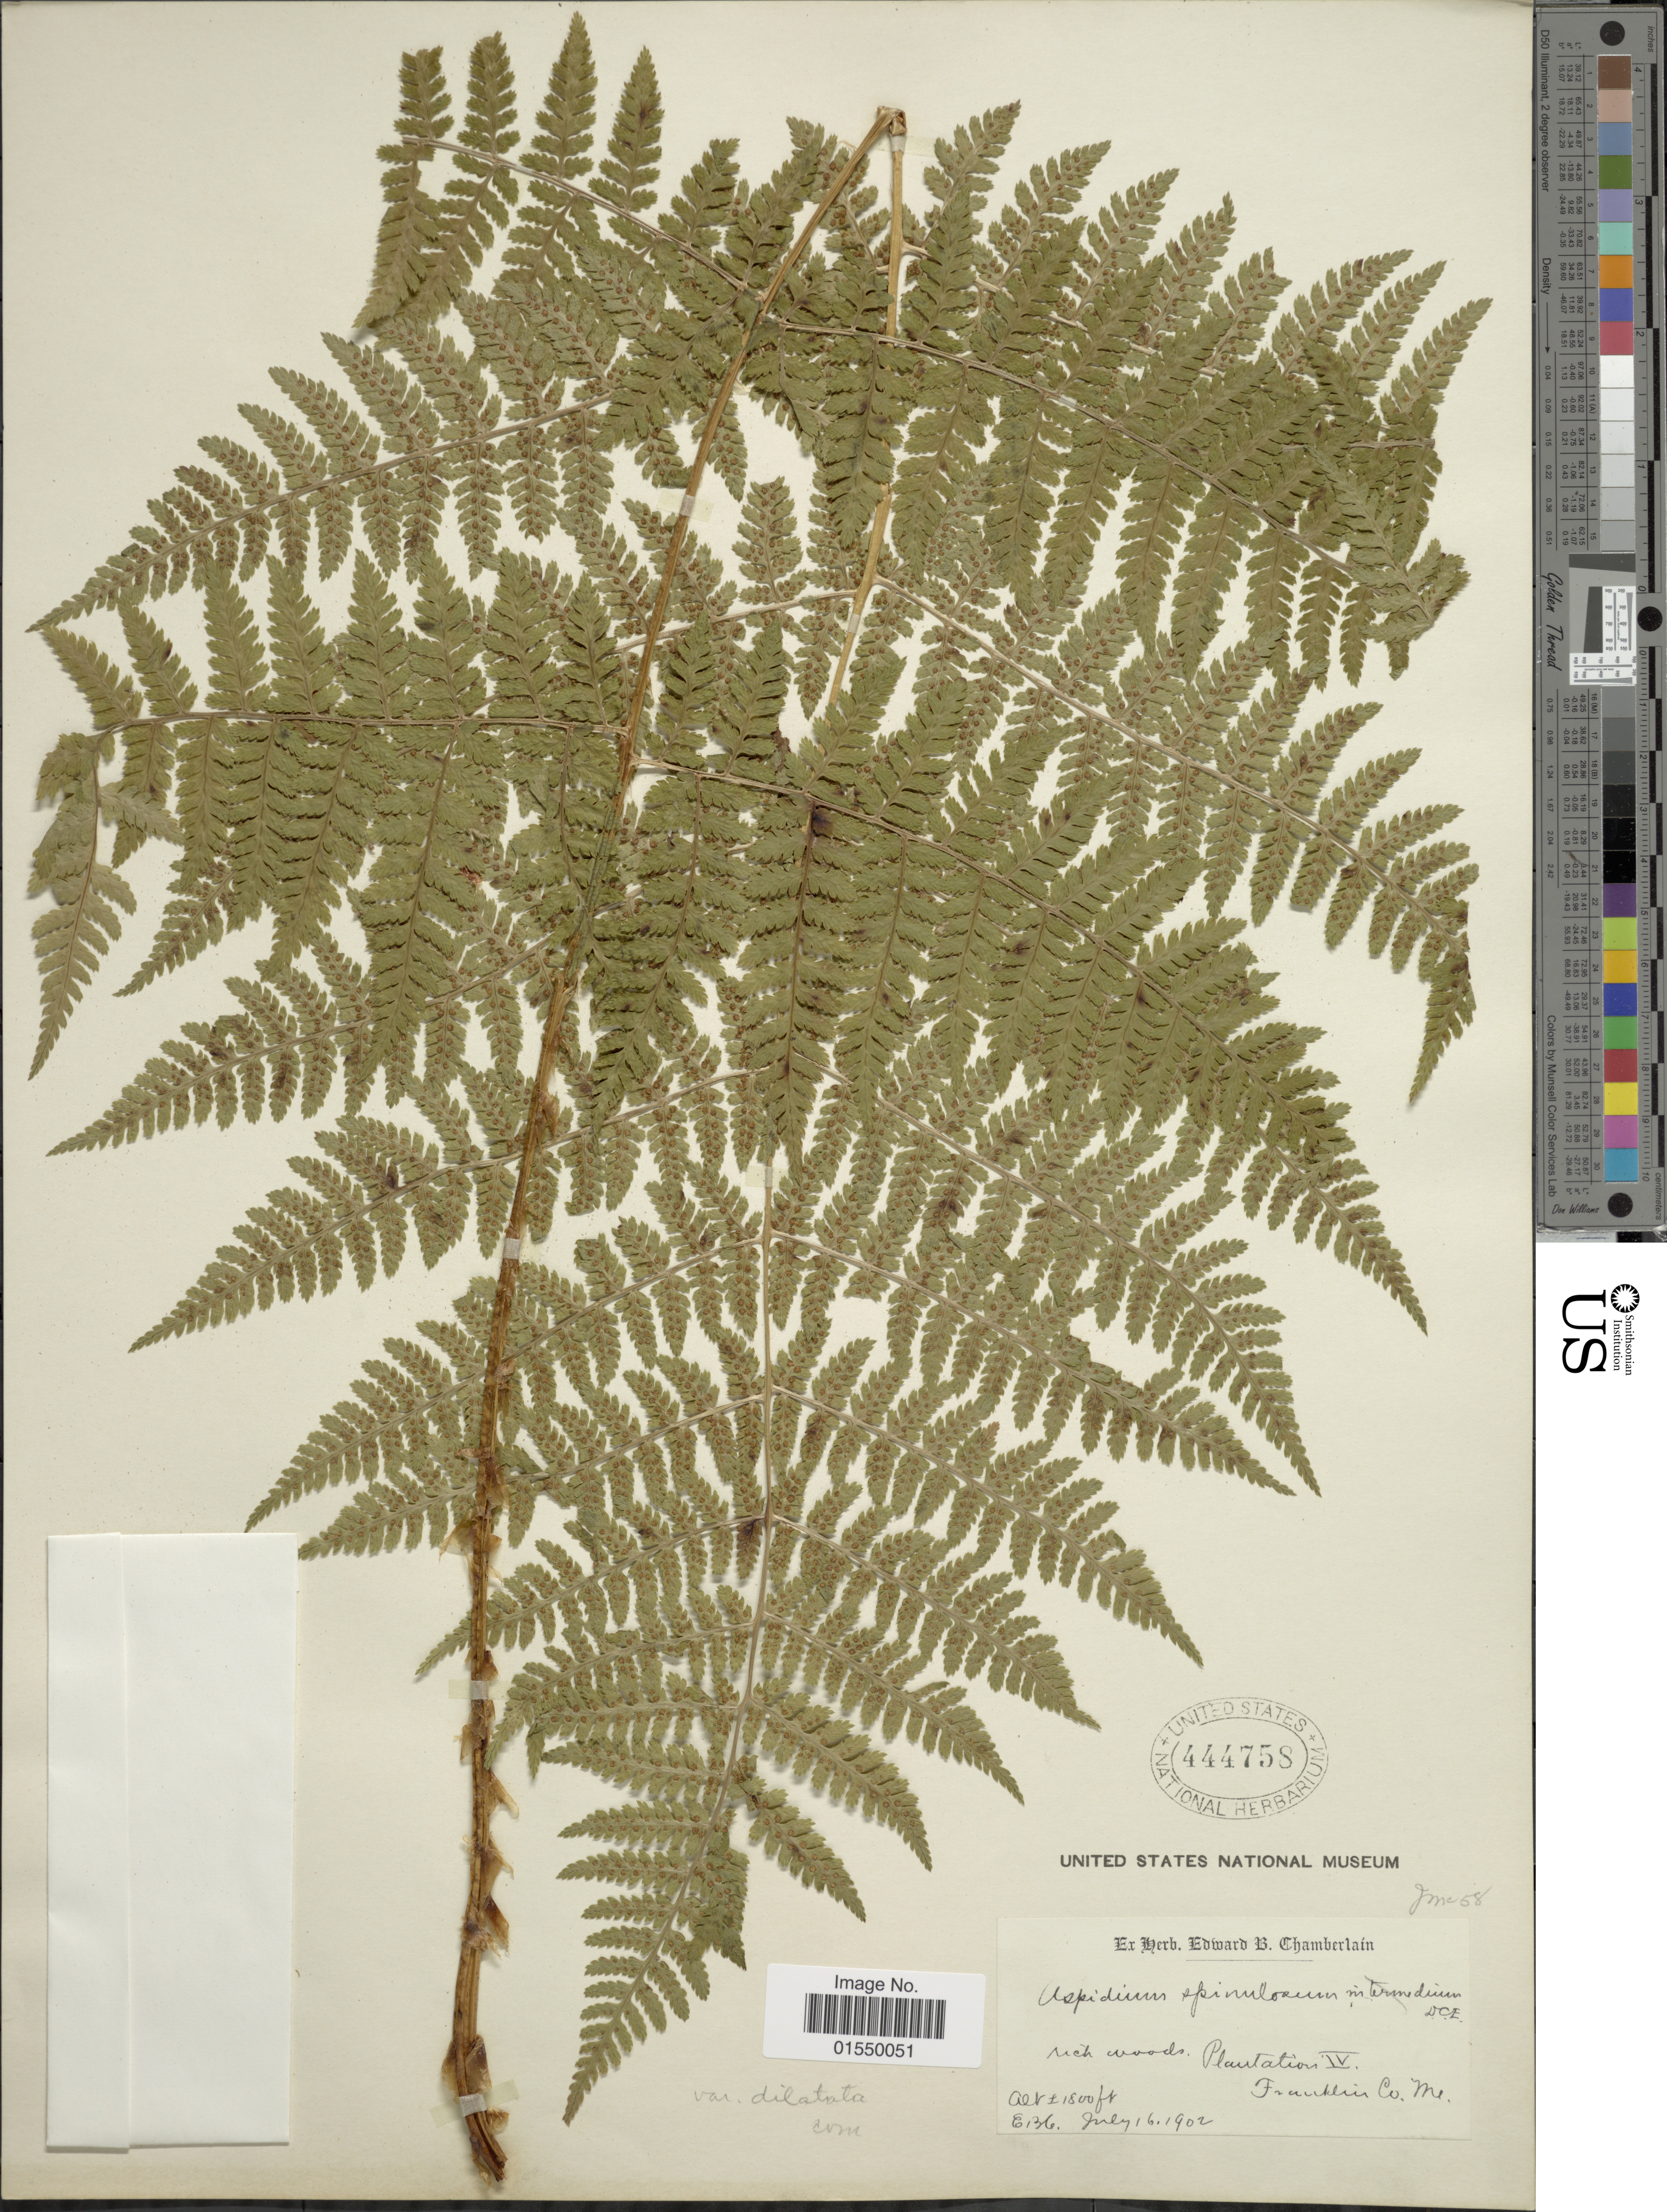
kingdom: Plantae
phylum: Tracheophyta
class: Polypodiopsida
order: Polypodiales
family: Dryopteridaceae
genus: Dryopteris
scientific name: Dryopteris campyloptera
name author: Clarkson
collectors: ex herb. Edward B. Chamberlain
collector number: E136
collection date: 1902-07-16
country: United States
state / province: Maine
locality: Plantation IV, Franklin Co., Me.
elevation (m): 549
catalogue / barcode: US 444758